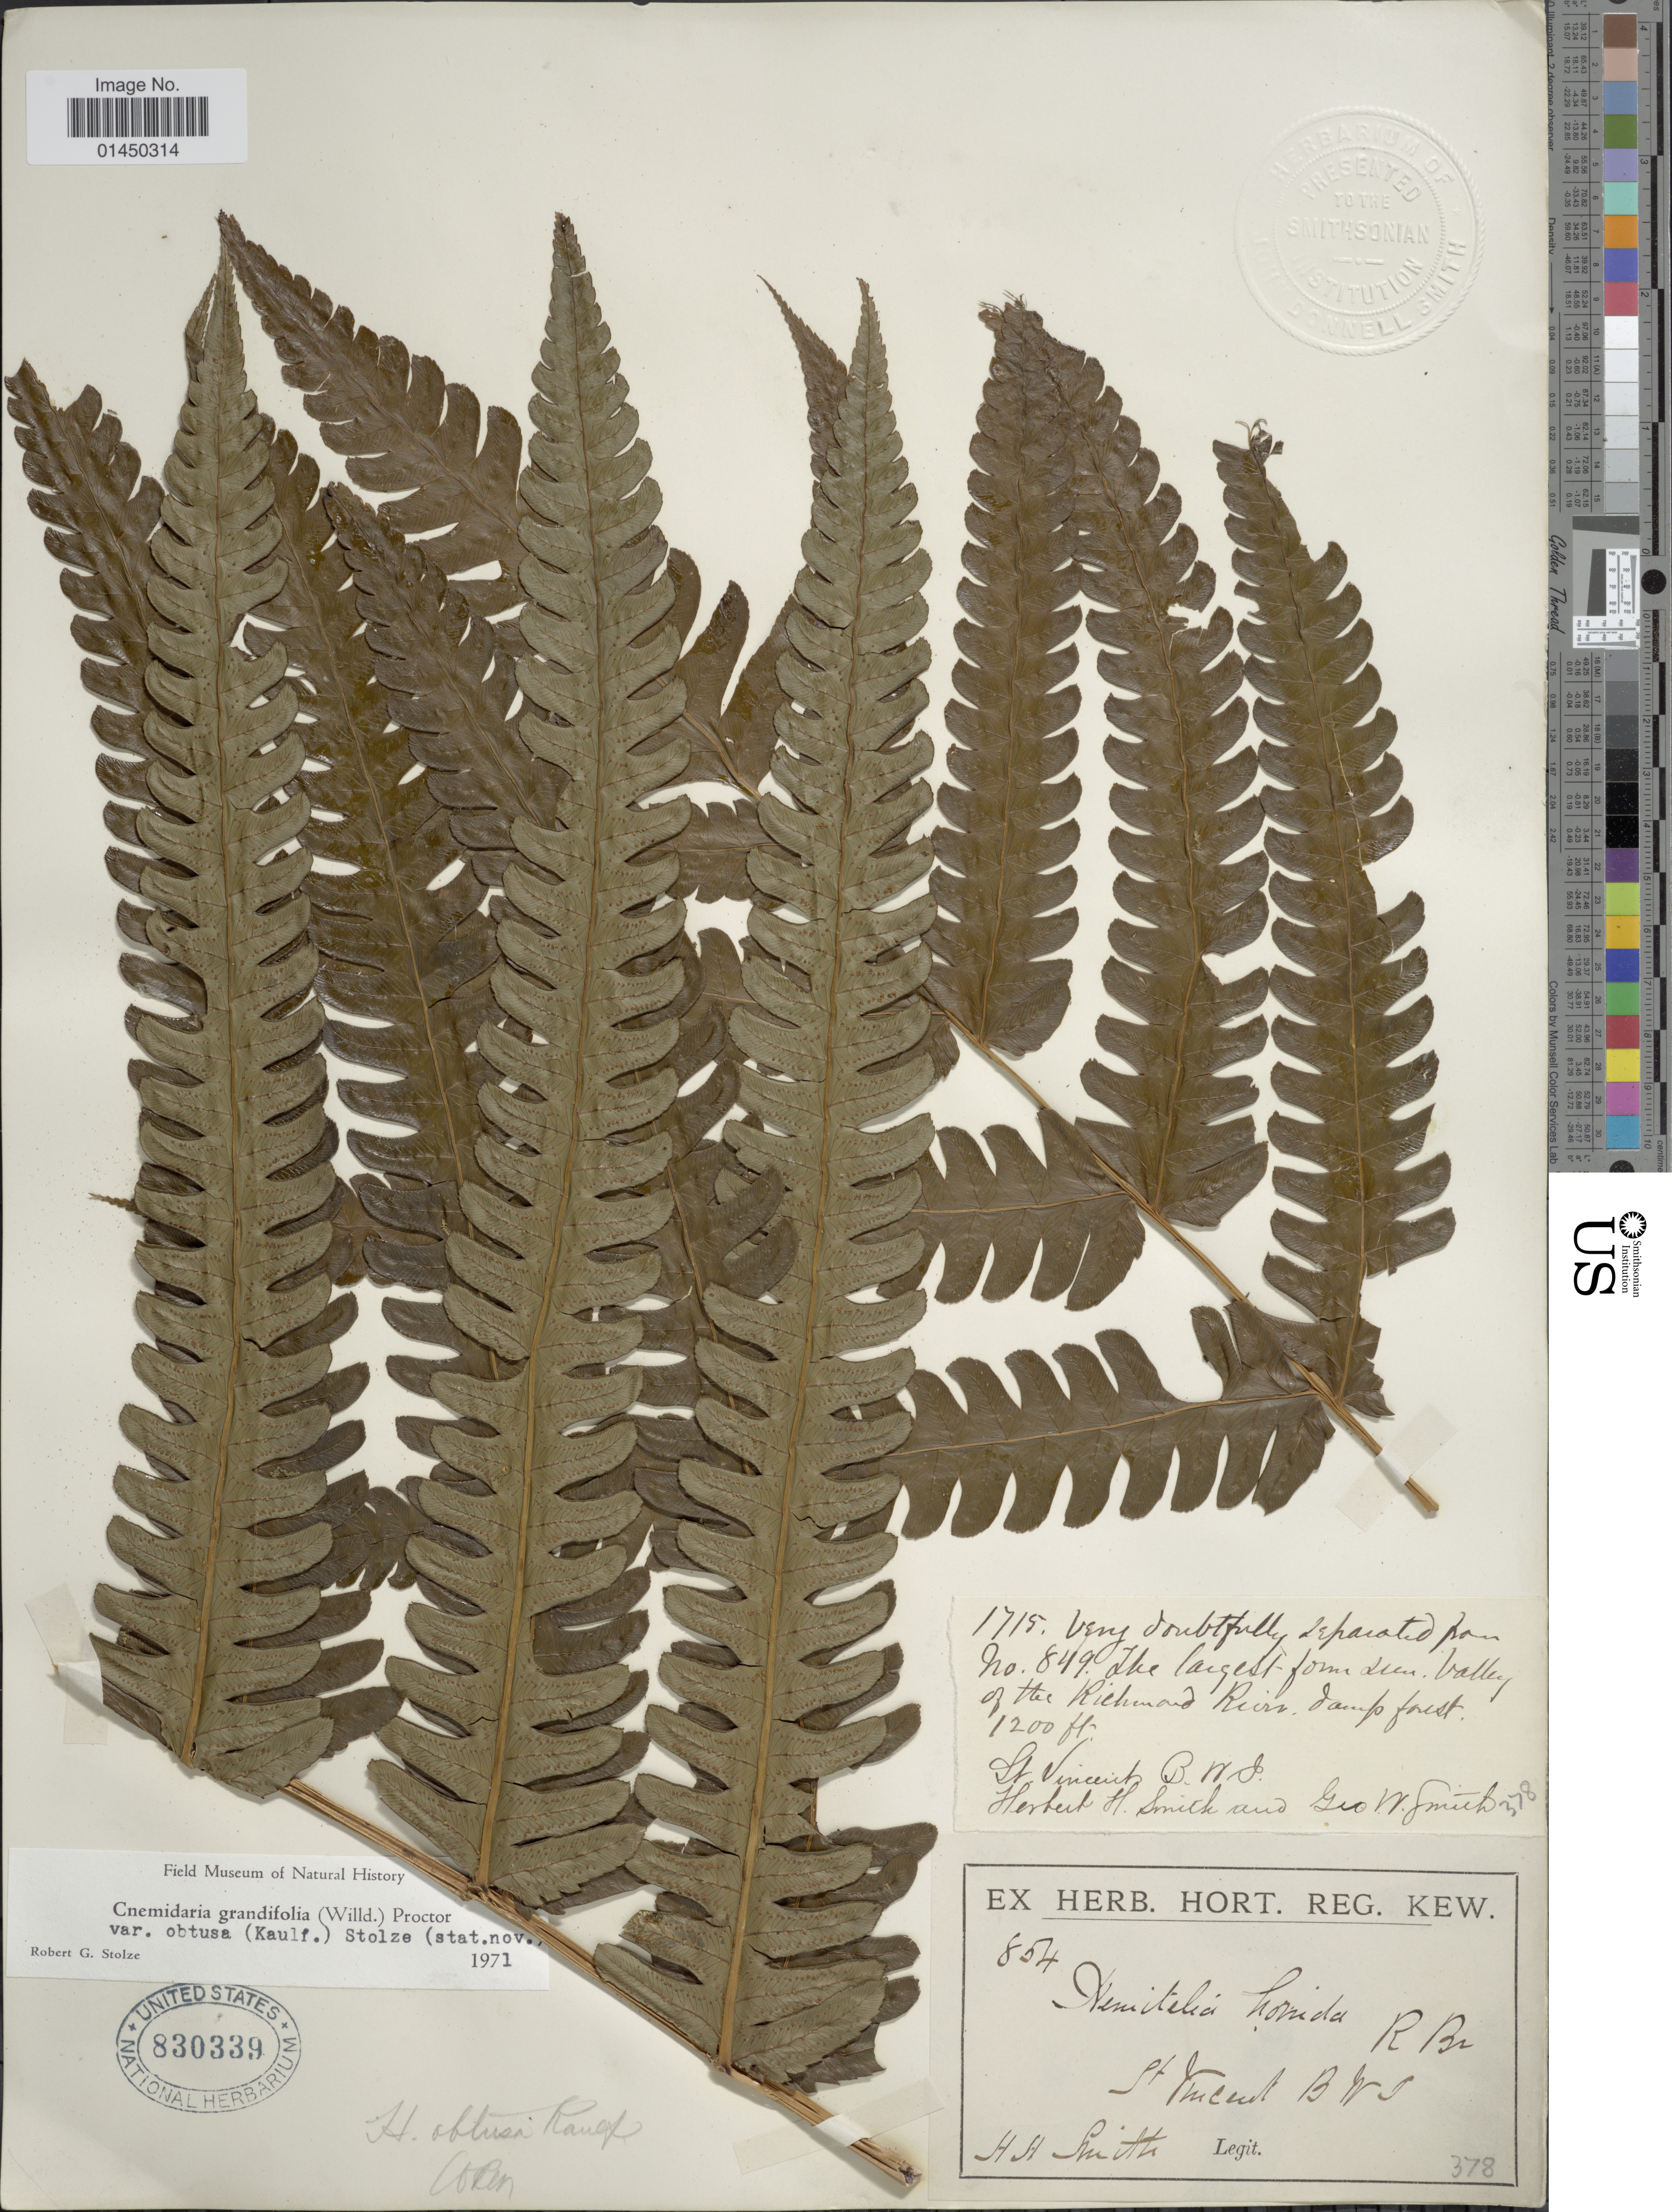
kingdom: Plantae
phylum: Tracheophyta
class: Polypodiopsida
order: Cyatheales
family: Cyatheaceae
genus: Cyathea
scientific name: Cyathea grandifolia var. obtusa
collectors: Herbert H. Smith & G. Smith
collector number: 849?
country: St. Vincent - Grenadines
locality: The largest form deen Valley of the Richmond River, damp forest. [interpreted]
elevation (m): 366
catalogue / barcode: US 830339